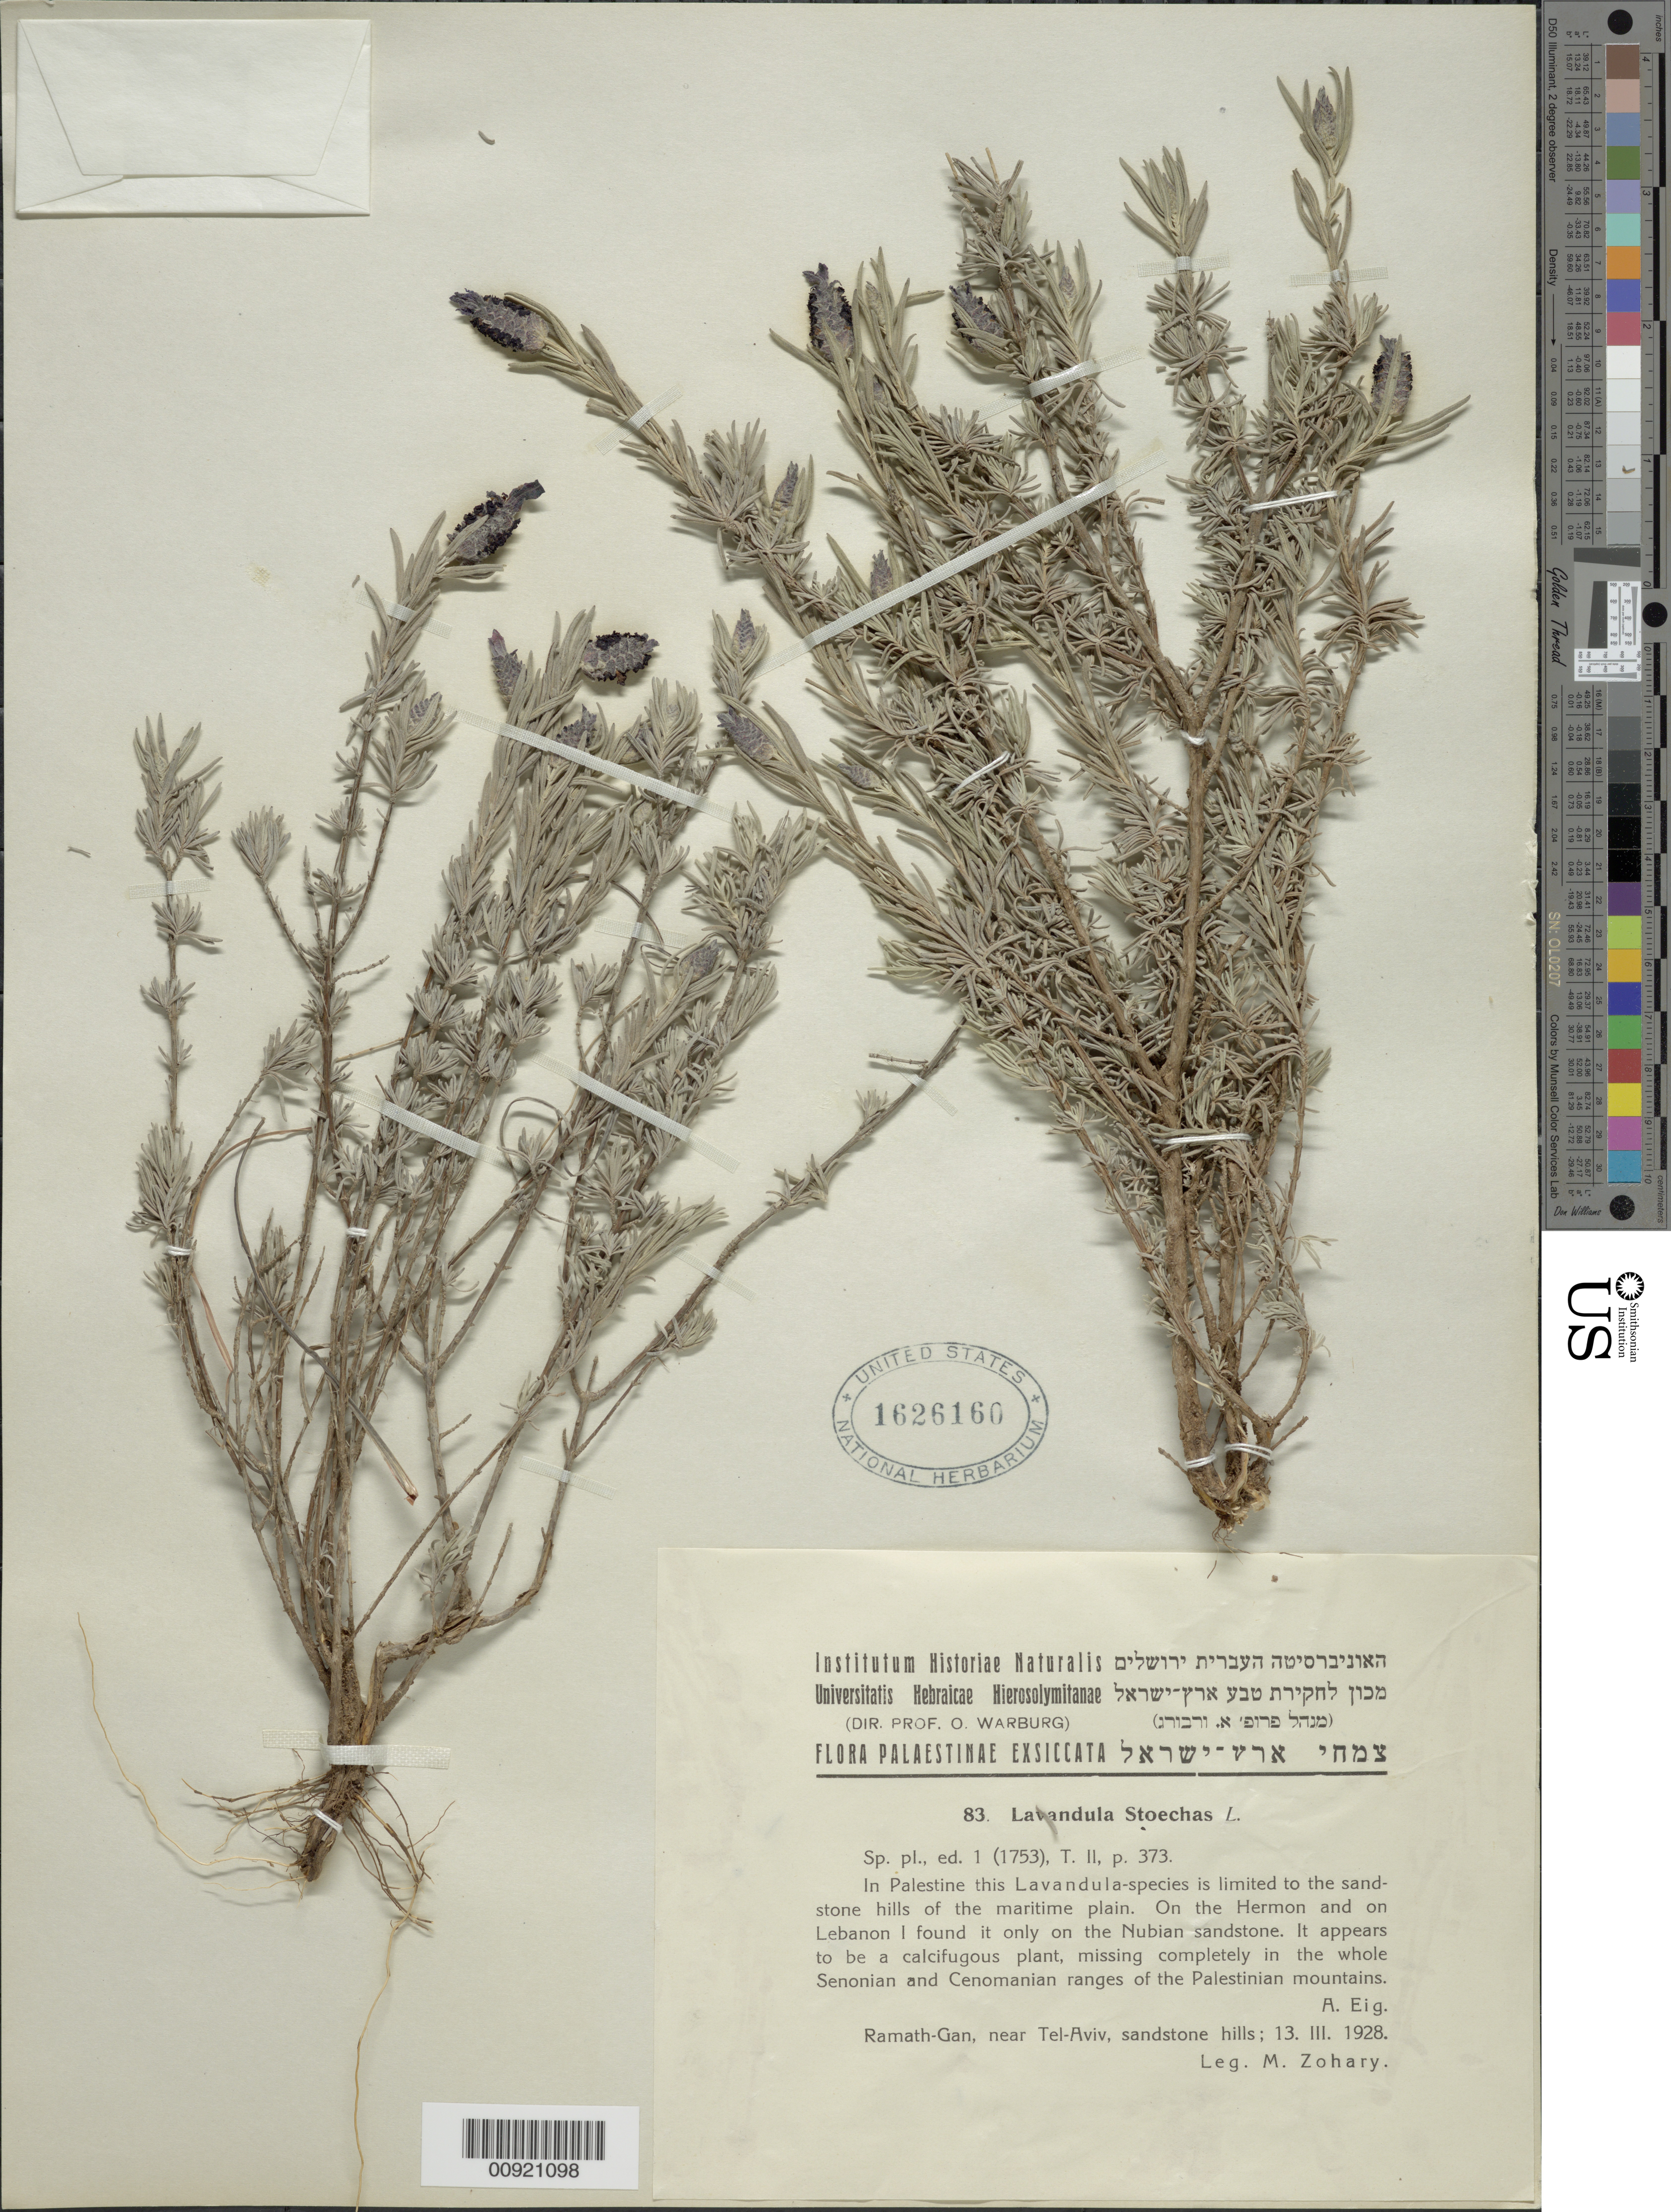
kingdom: Plantae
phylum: Tracheophyta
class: Magnoliopsida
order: Lamiales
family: Lamiaceae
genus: Lavandula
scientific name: Lavandula stoechas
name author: L.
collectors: M. Zohary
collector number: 83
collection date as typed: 13 Mar 1928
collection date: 1928-03-13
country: Israel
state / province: Tel Aviv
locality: ramath-Gan, near Tel-Aviv, sandstone hills.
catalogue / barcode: US 1626160